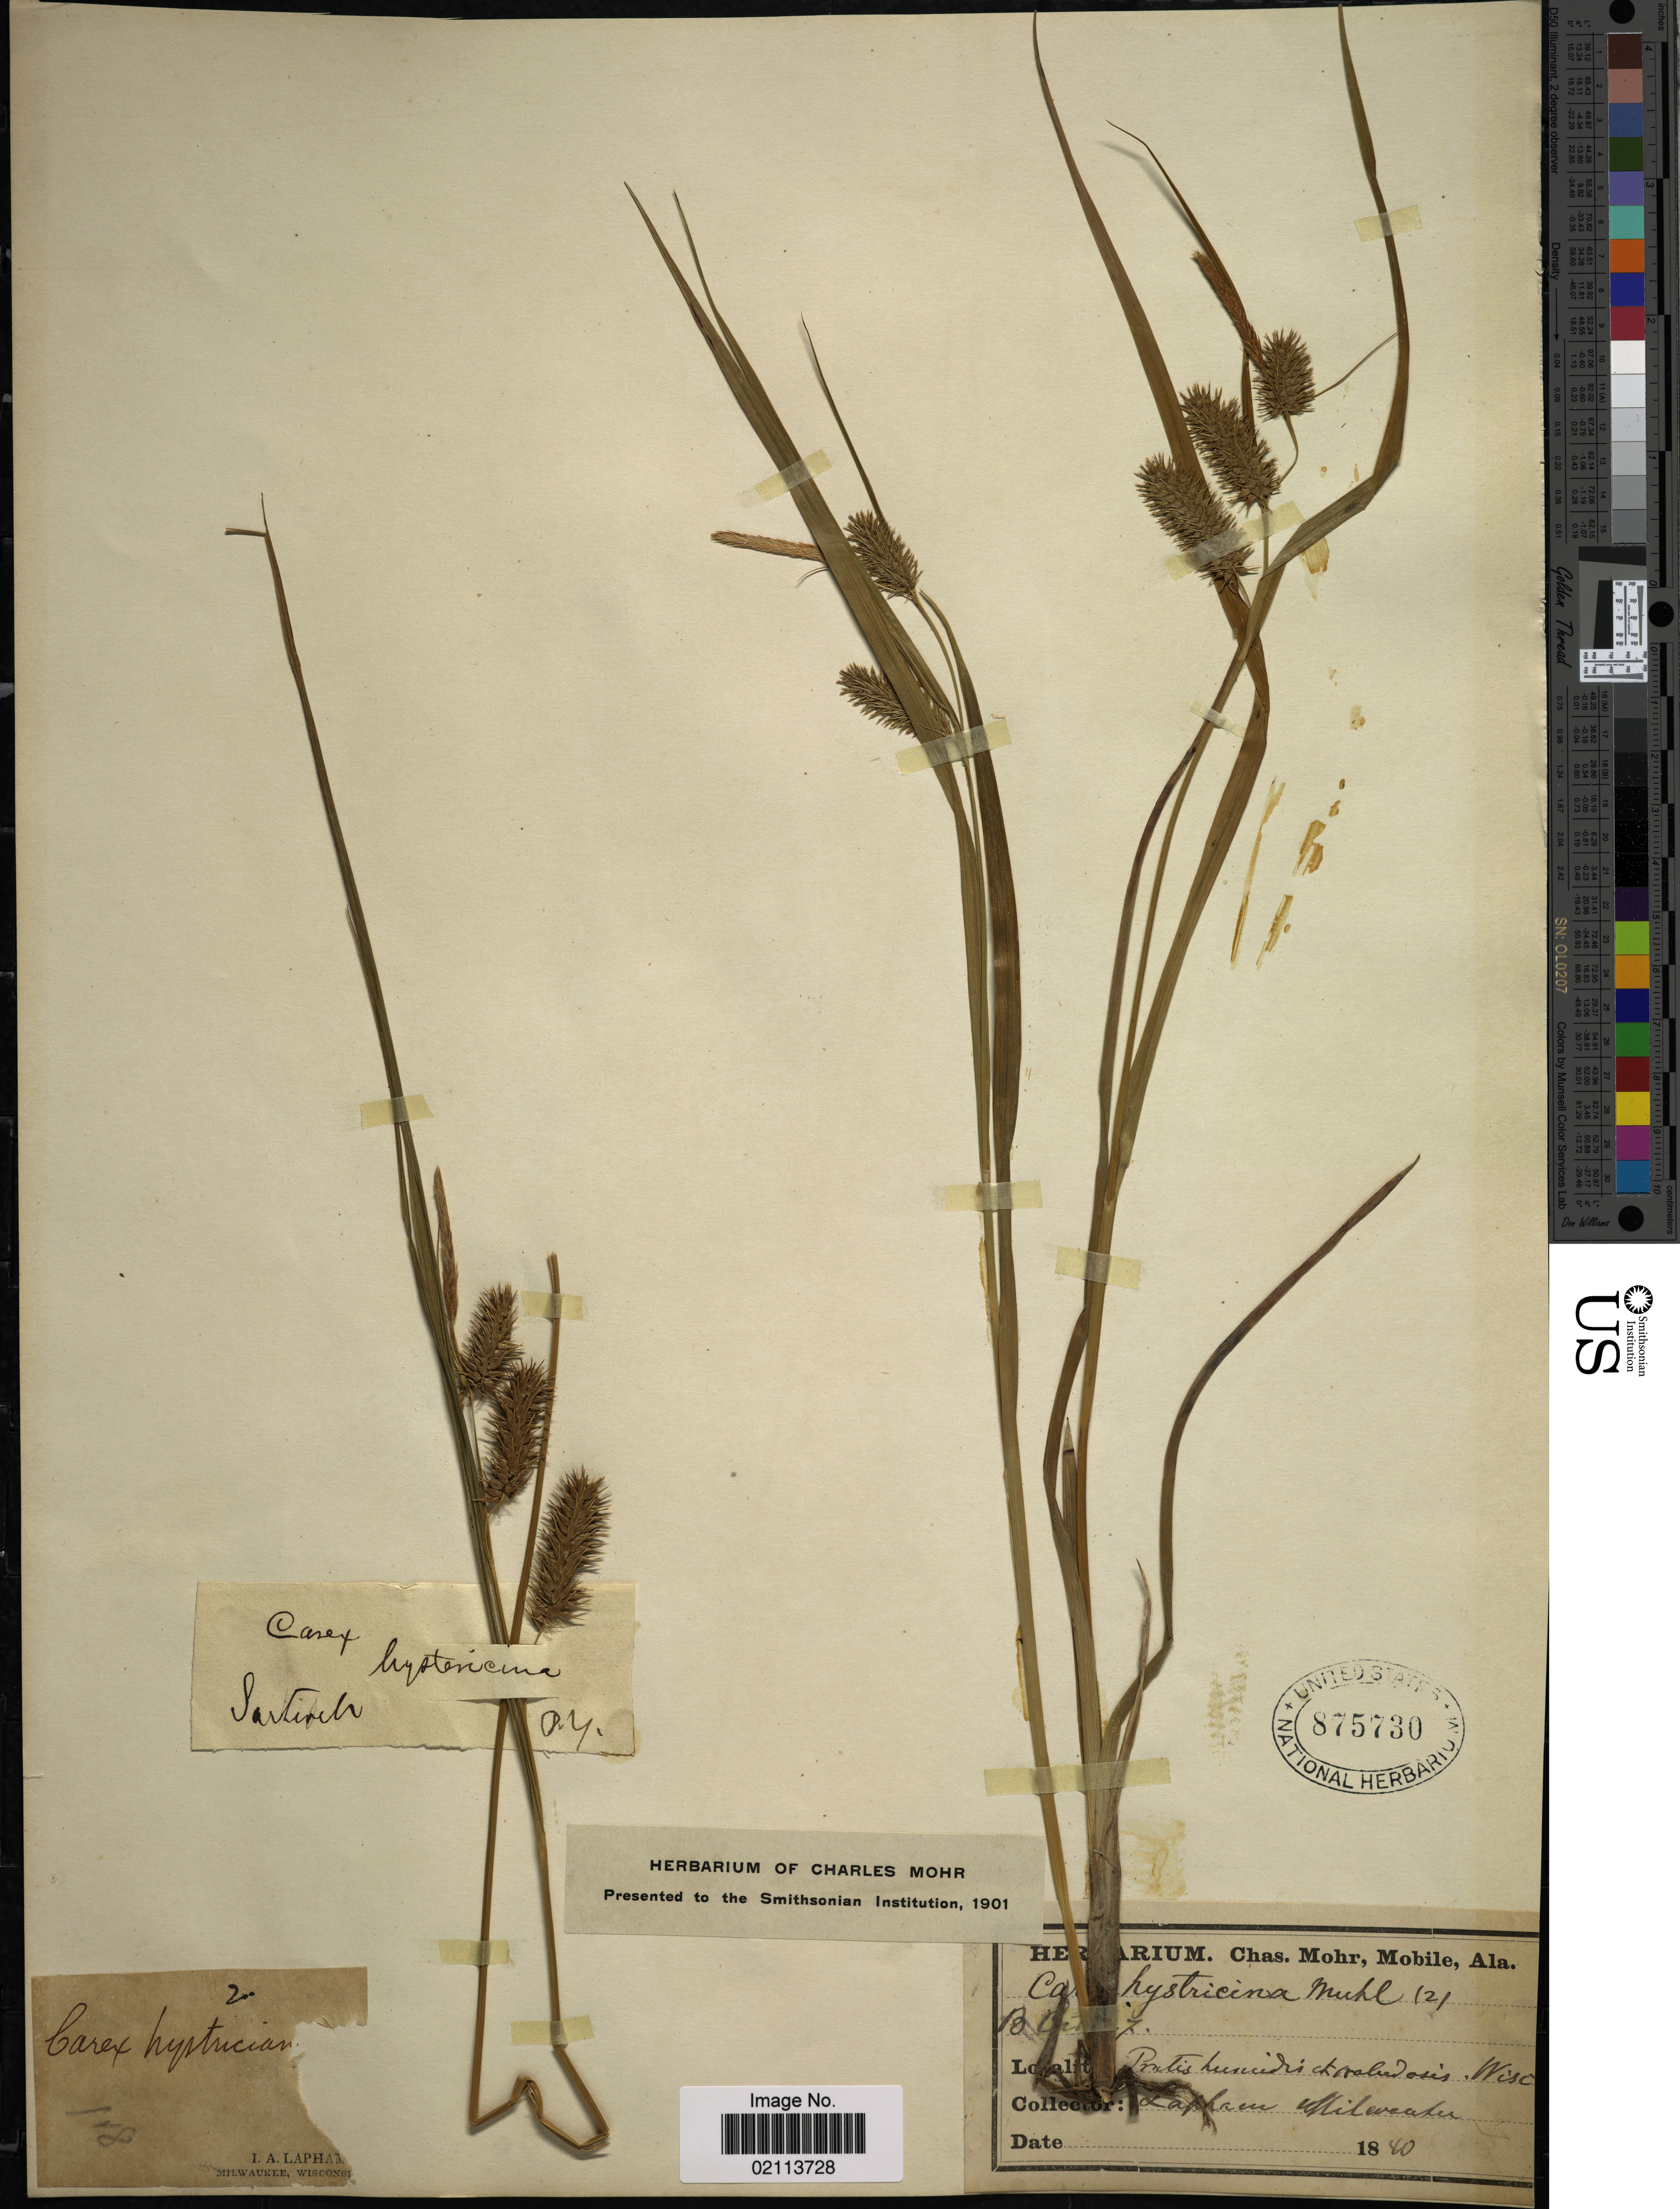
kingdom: Plantae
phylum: Tracheophyta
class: Liliopsida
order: Poales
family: Cyperaceae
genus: Carex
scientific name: Carex hystericina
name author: Muhl. ex Willd.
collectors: I. Lapham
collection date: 1840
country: United States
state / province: Wisconsin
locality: Milwaukee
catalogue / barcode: US 875730